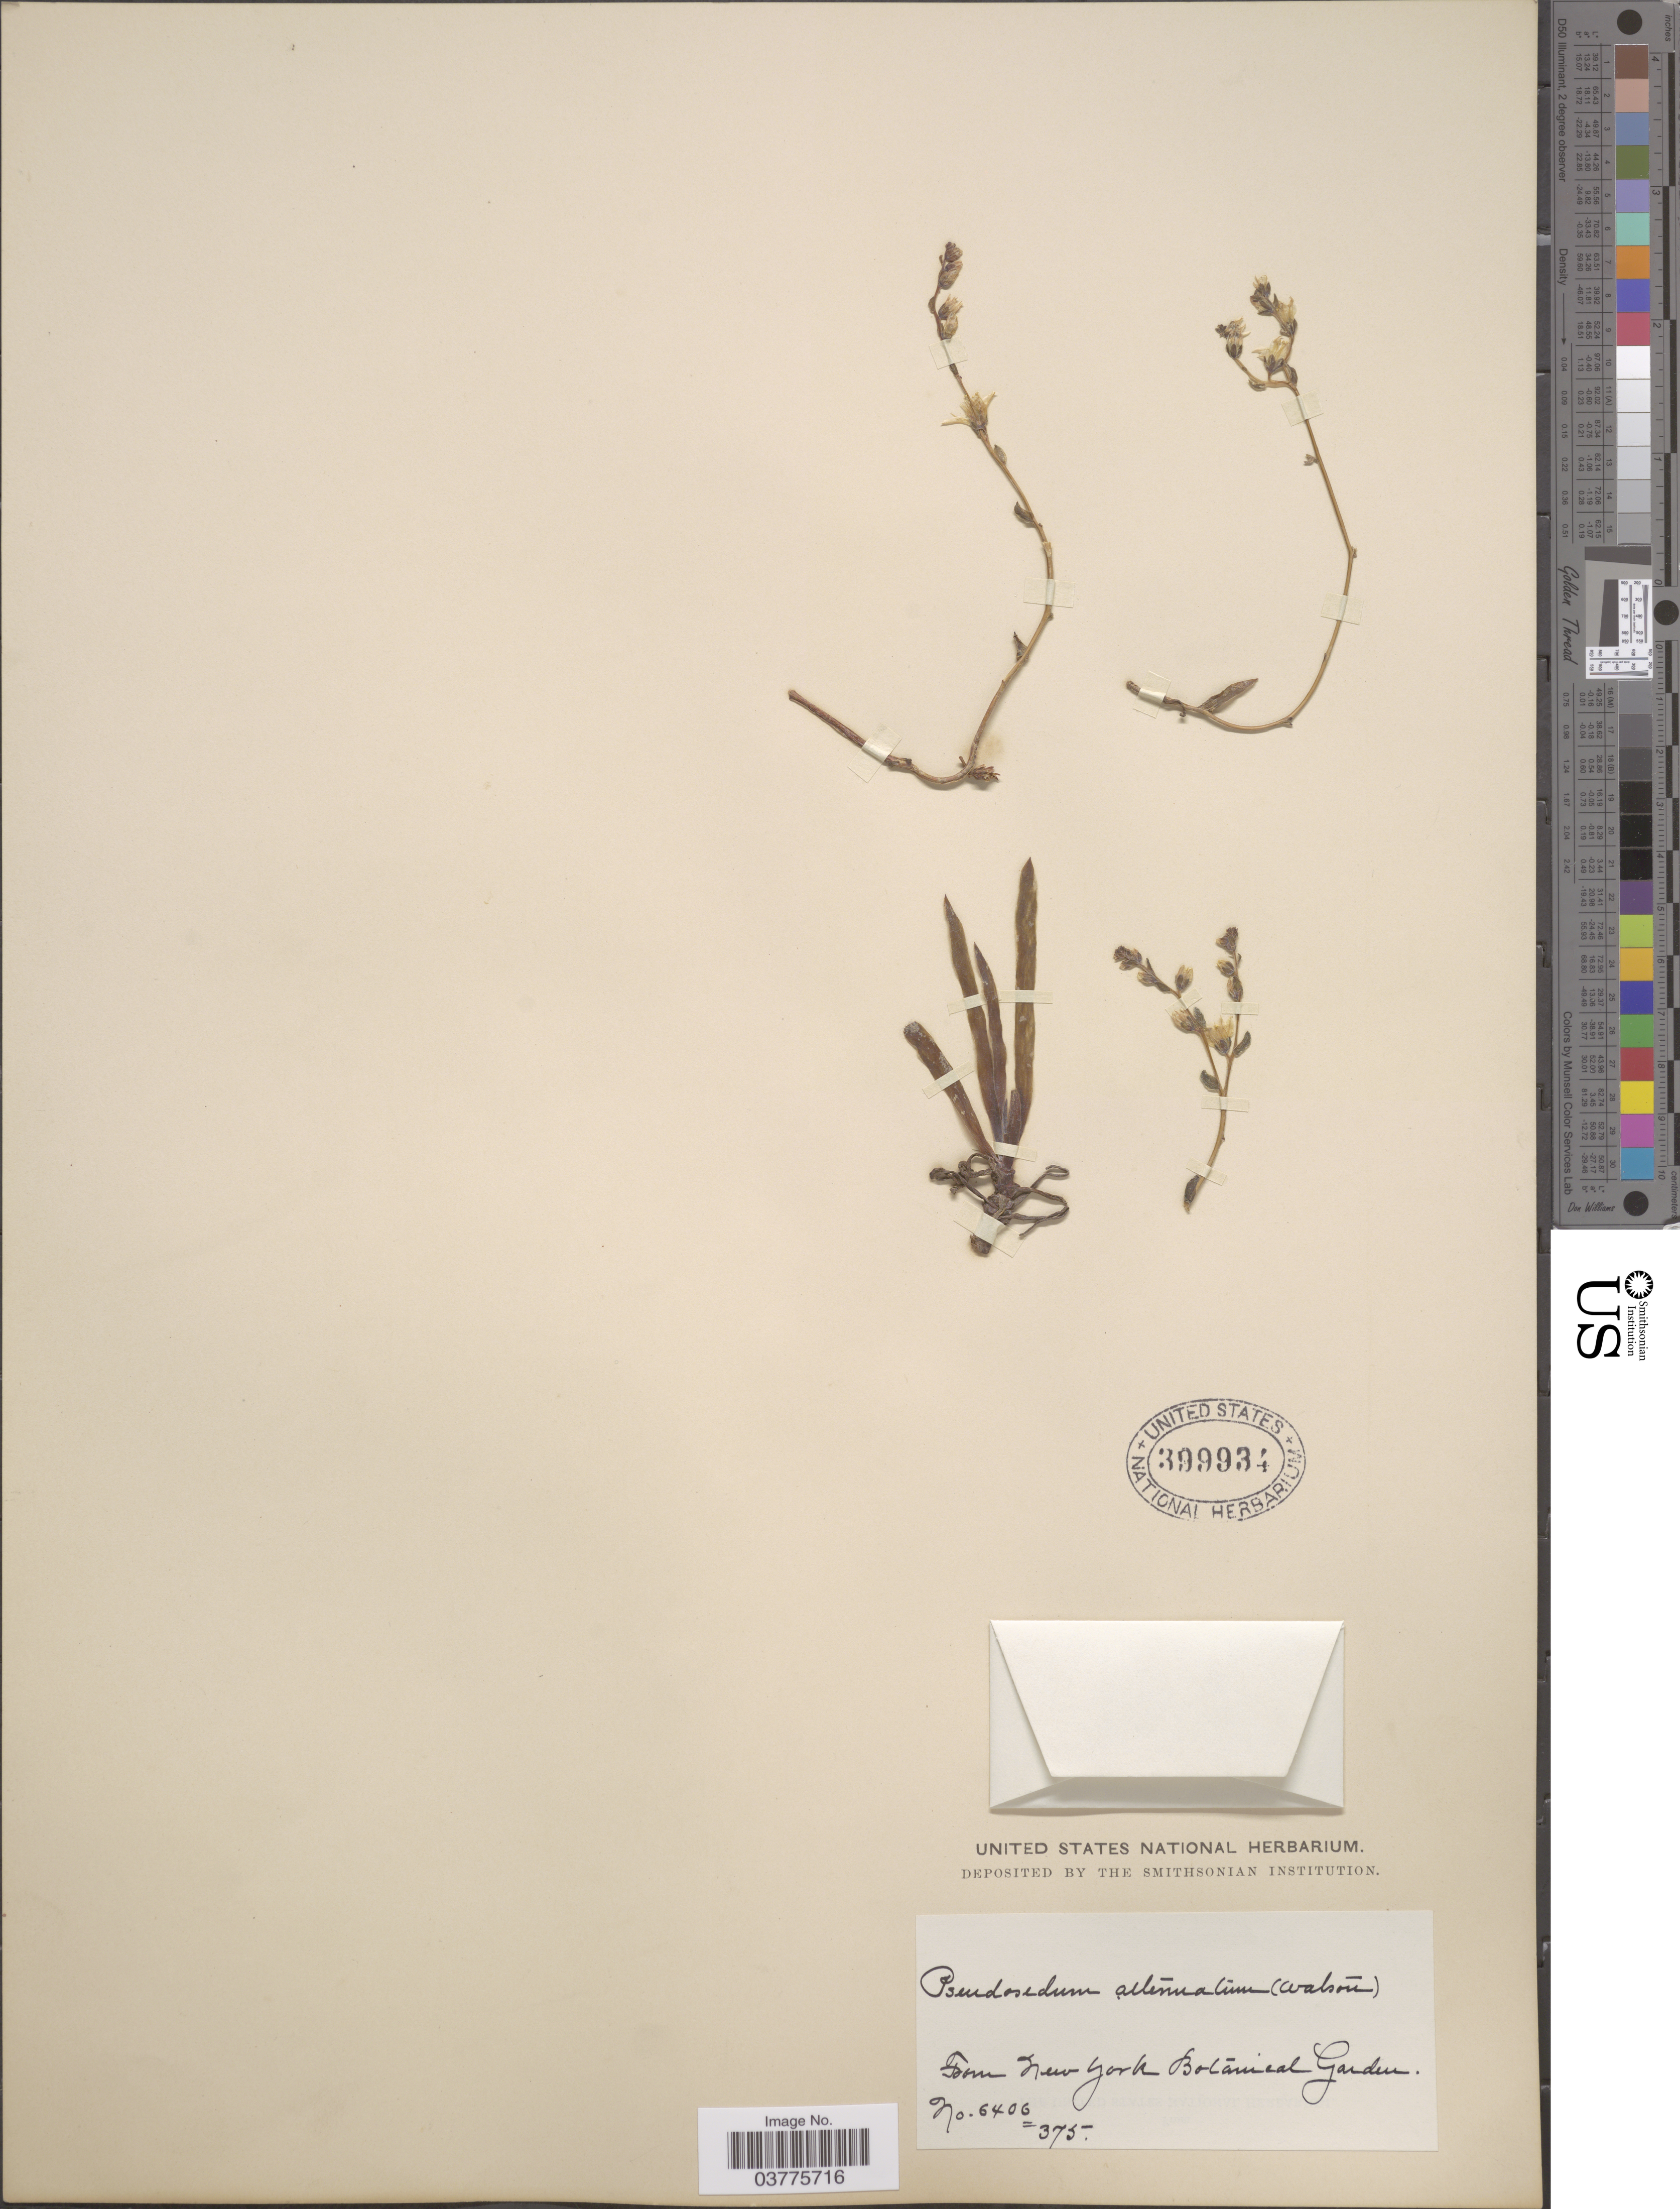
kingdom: Plantae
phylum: Tracheophyta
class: Magnoliopsida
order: Saxifragales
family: Crassulaceae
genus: Dudleya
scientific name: Dudleya attenuata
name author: (S. Watson) Moran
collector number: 6406/375?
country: United States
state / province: New York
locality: New York Botanical Garden.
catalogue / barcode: US 399934